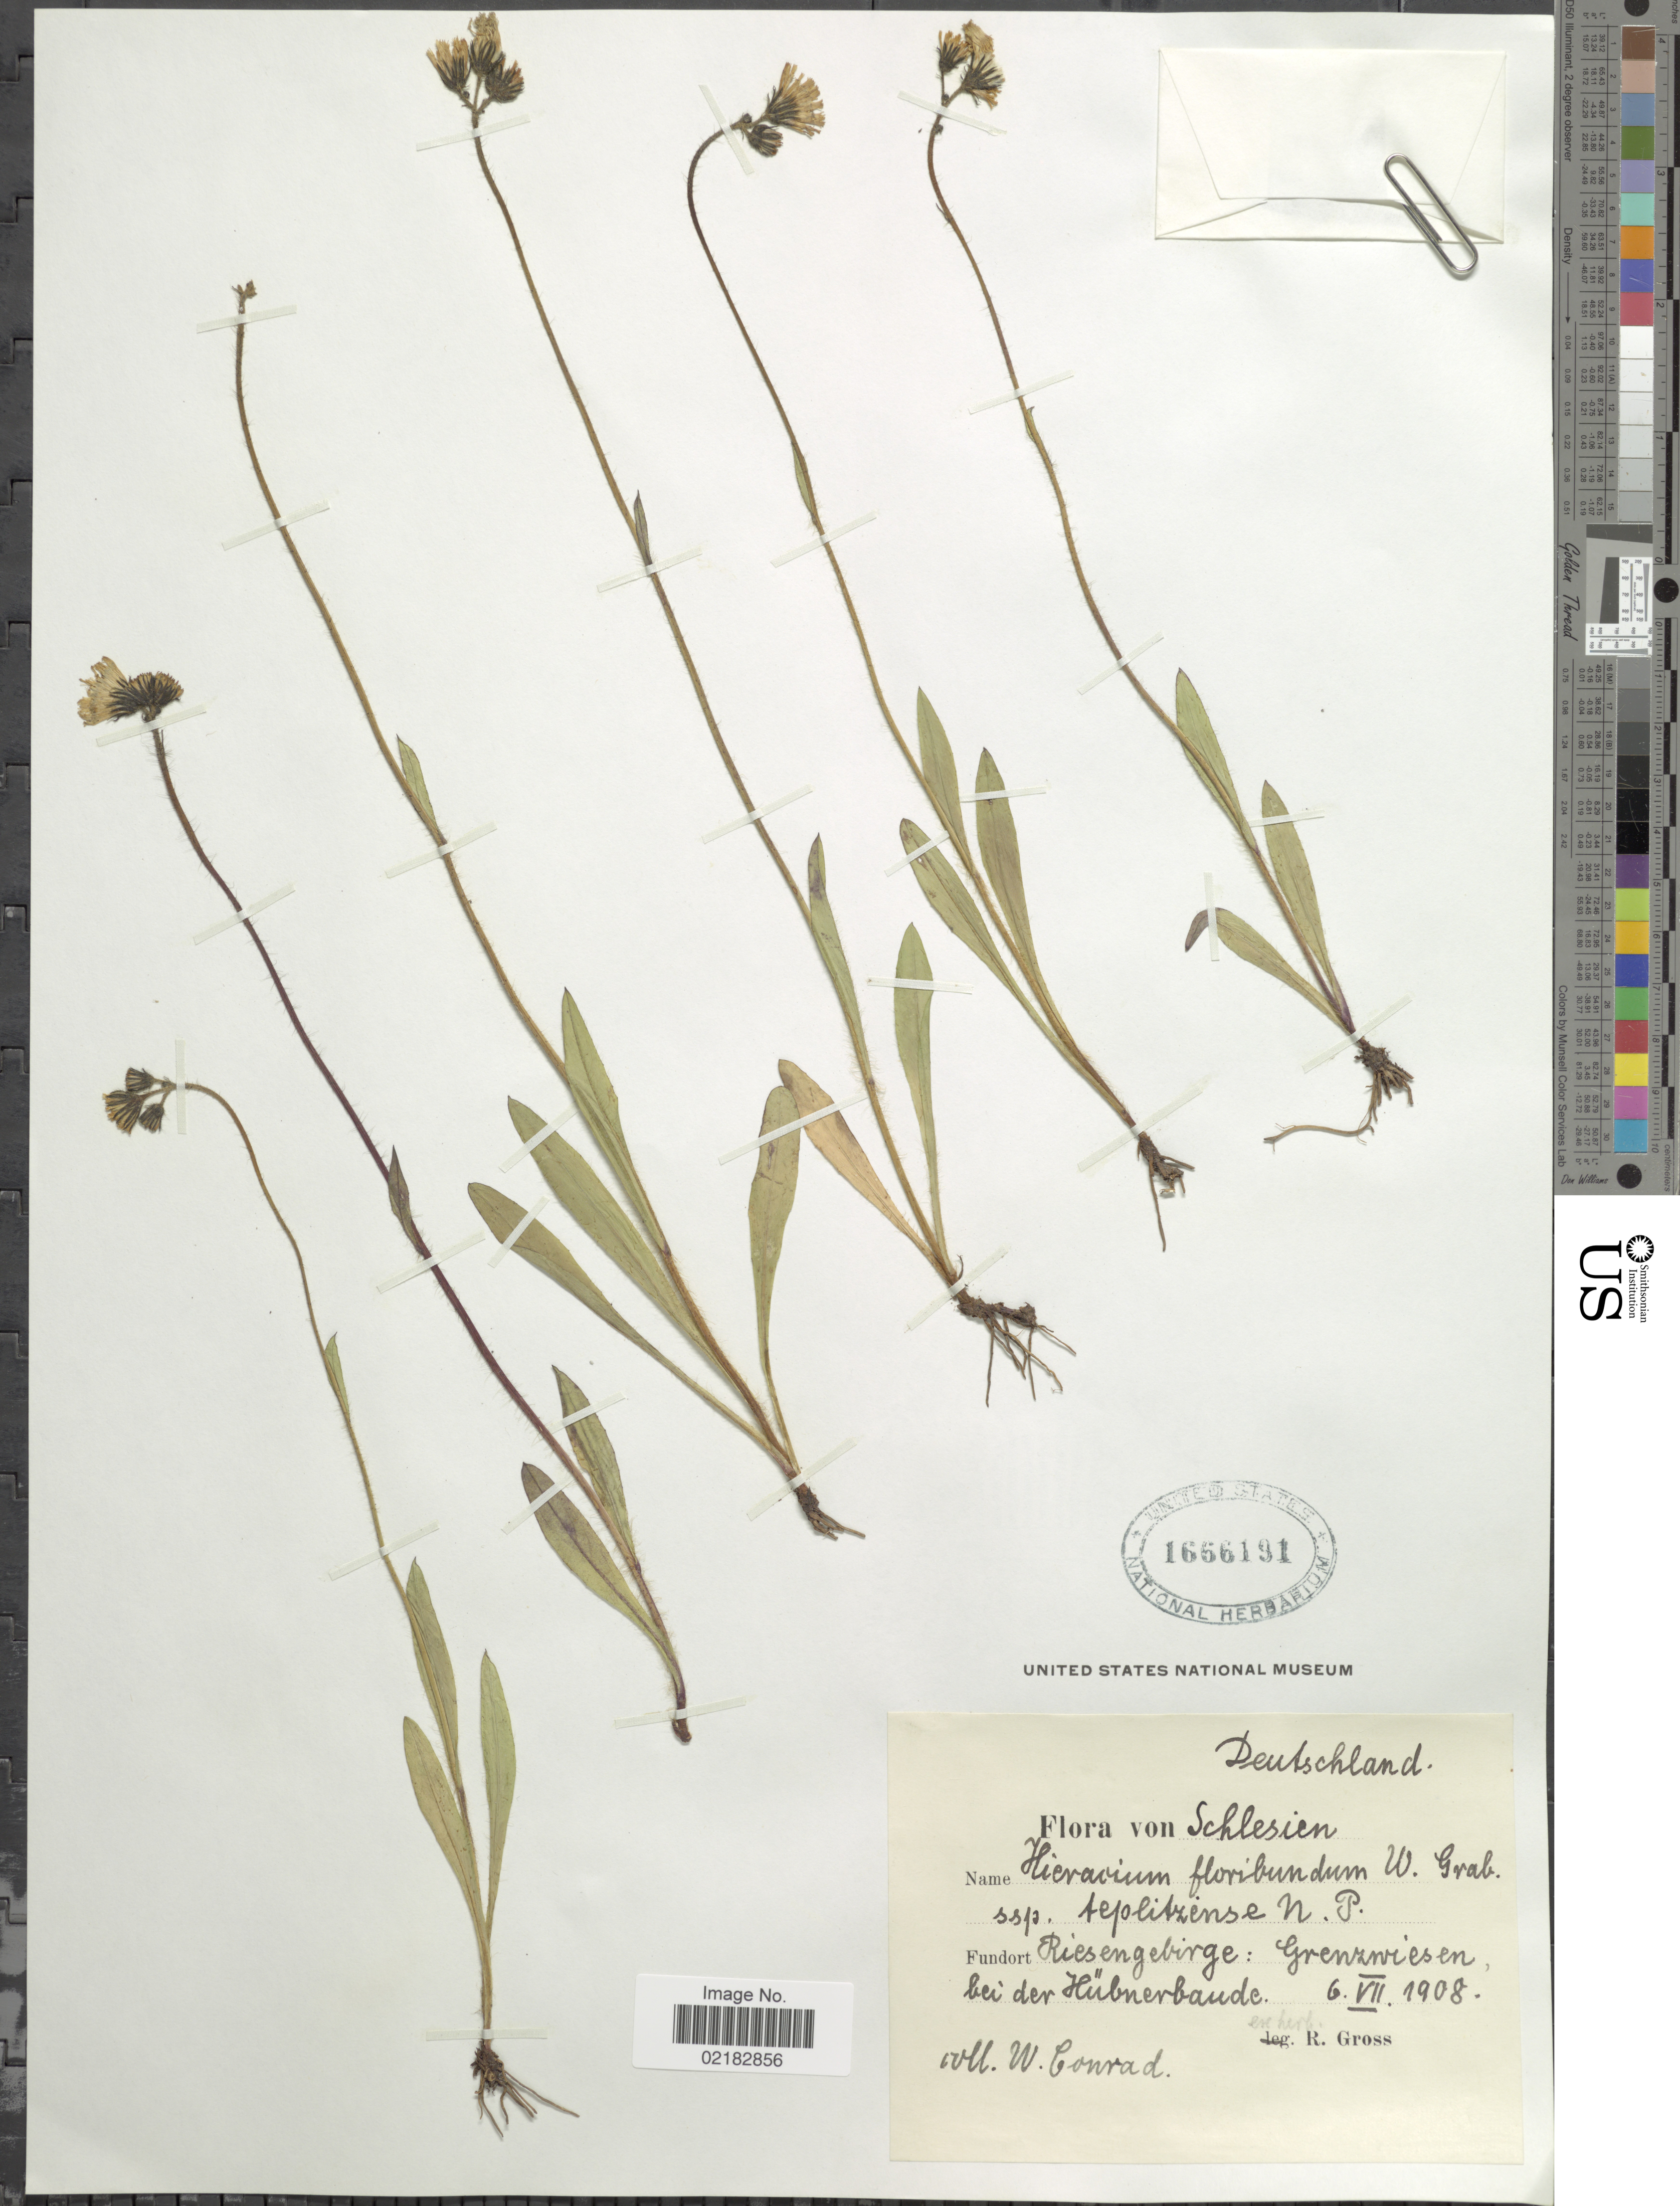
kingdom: Plantae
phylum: Tracheophyta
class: Magnoliopsida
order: Asterales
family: Asteraceae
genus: Pilosella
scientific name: Pilosella floribunda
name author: (Wimm. & Grab.) Fr. a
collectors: W. Conrad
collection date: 1908-07-06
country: Germany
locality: Schlesien, Riesengebirge: Grenzniesen, bei der Hubnerbaude.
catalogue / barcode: US 1656191